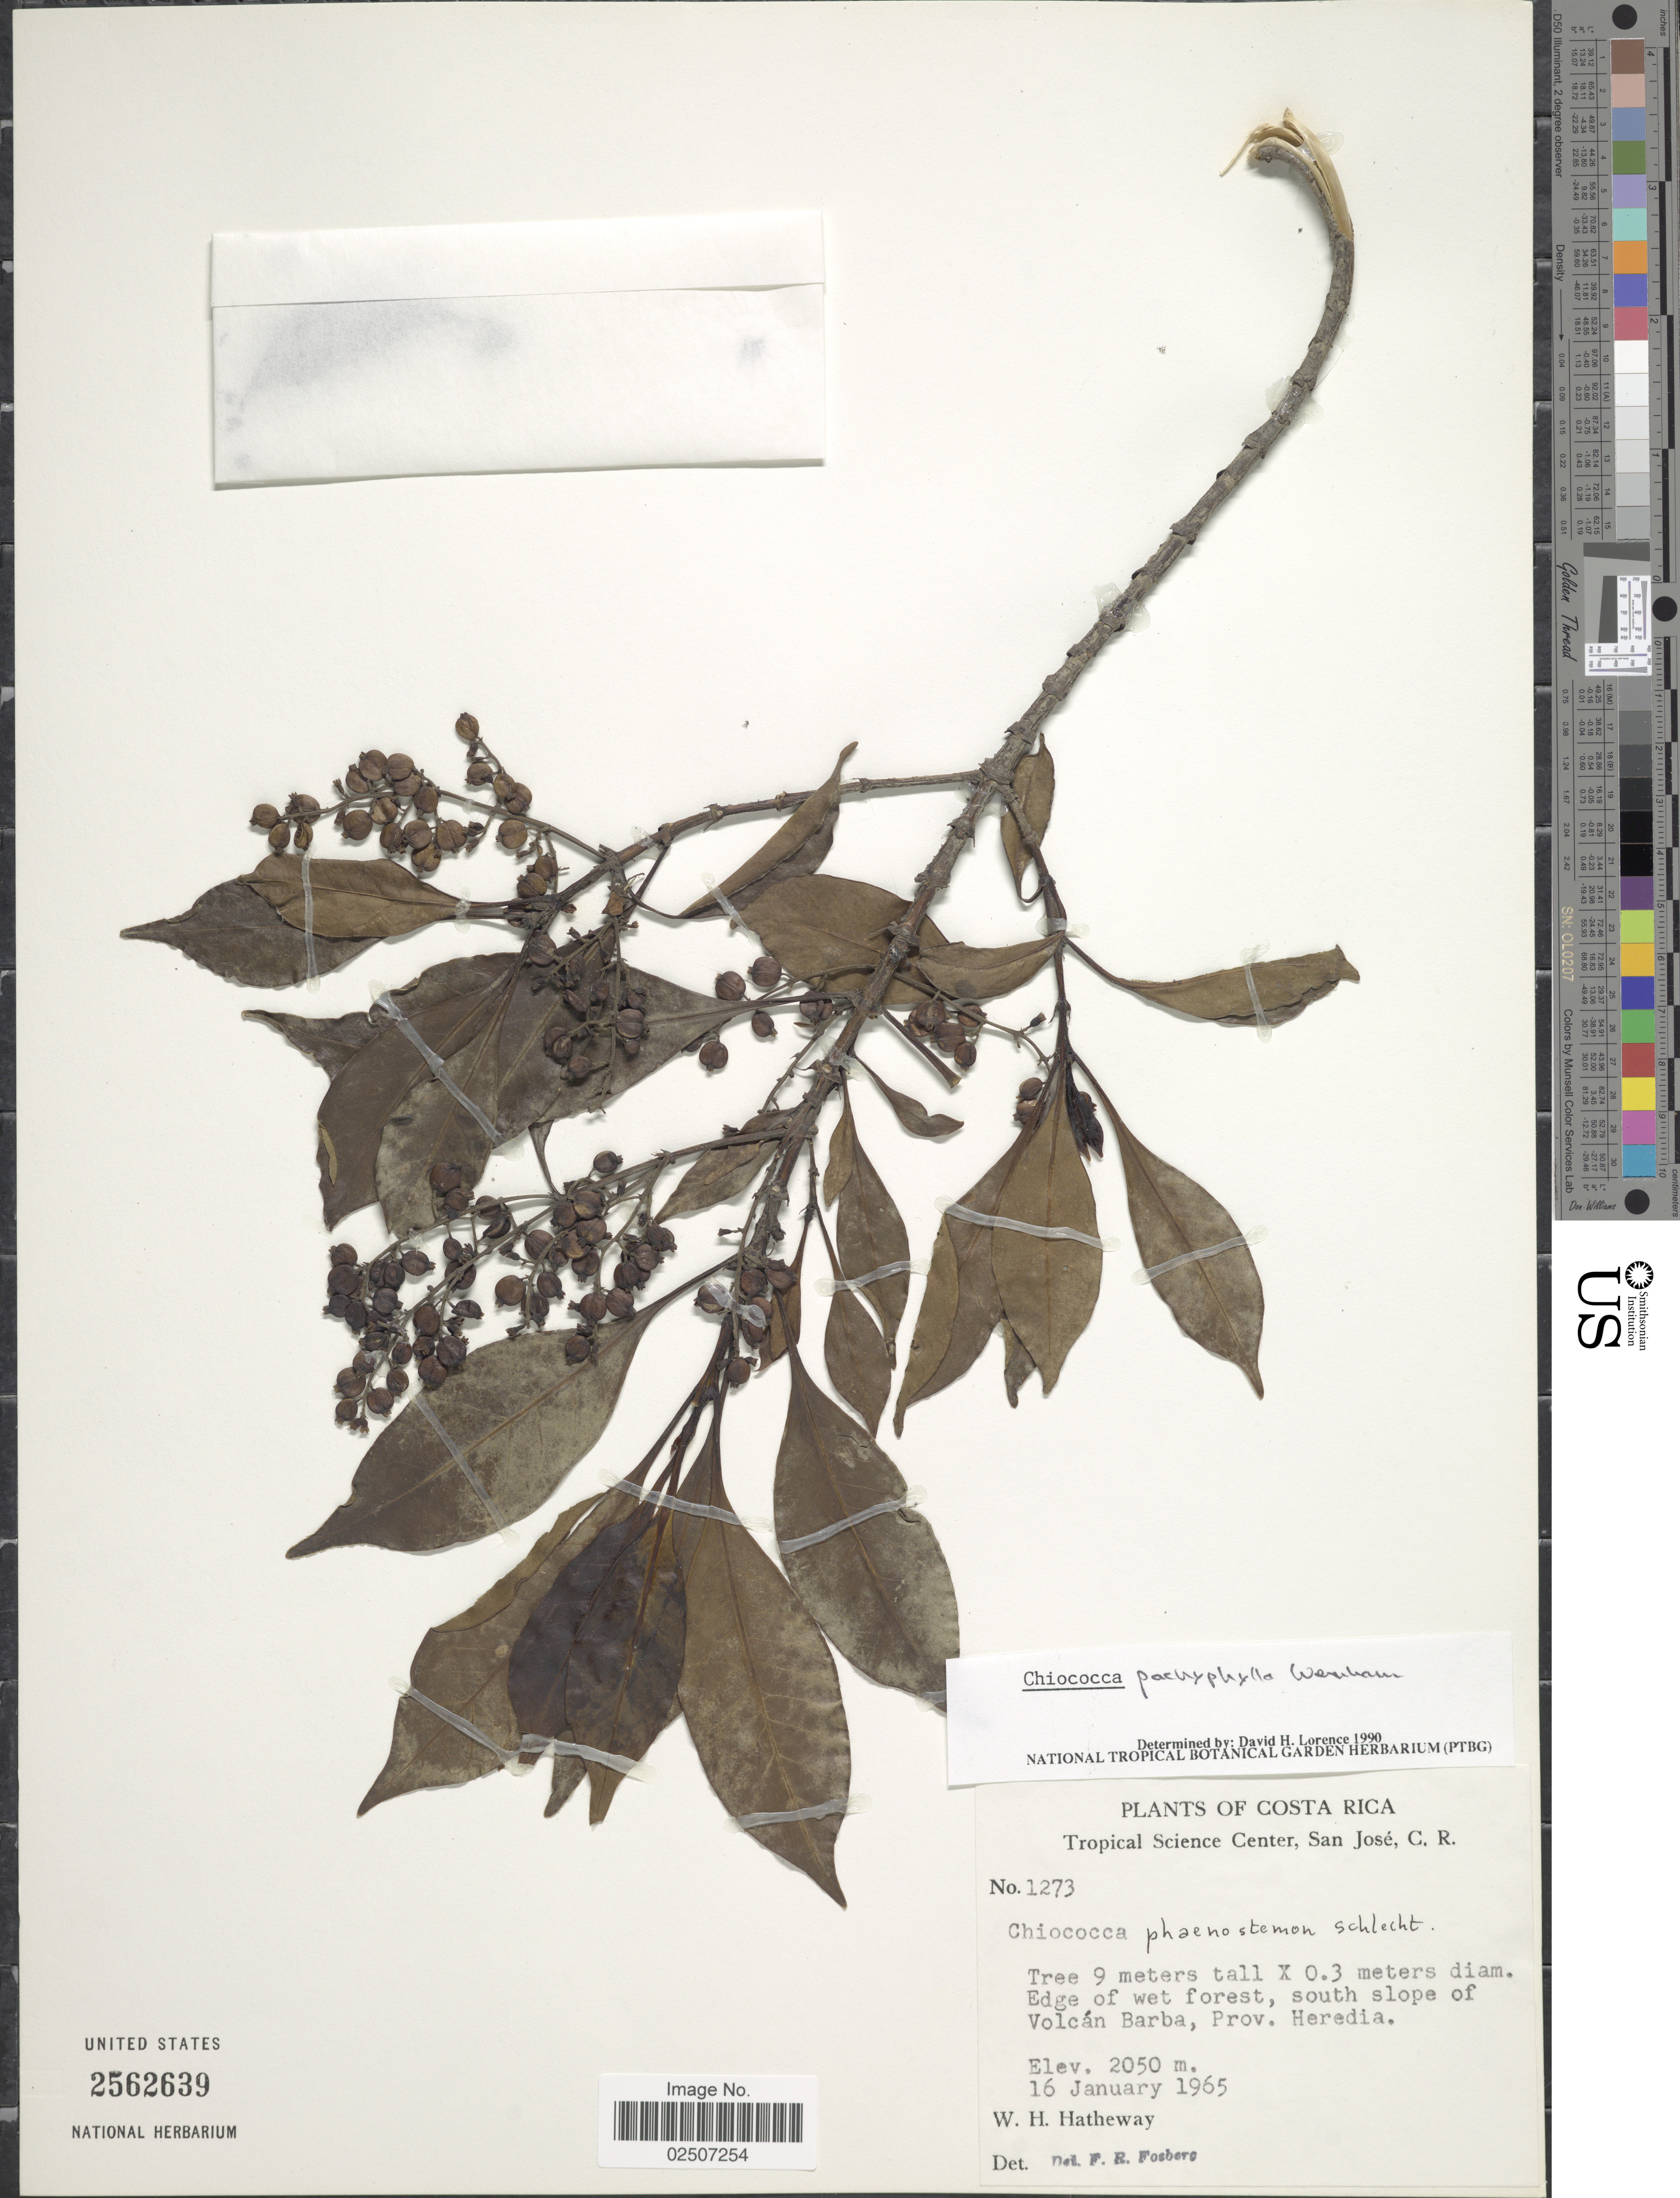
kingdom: Plantae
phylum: Tracheophyta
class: Magnoliopsida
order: Gentianales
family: Rubiaceae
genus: Chiococca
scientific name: Chiococca pachyphylla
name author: Wernham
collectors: W. H. Hatheway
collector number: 1273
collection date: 1965-01-16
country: Costa Rica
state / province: Heredia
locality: Edge of wet forest, south slope of Volcan Barba, Prov. Heredia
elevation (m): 2050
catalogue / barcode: US 2562639